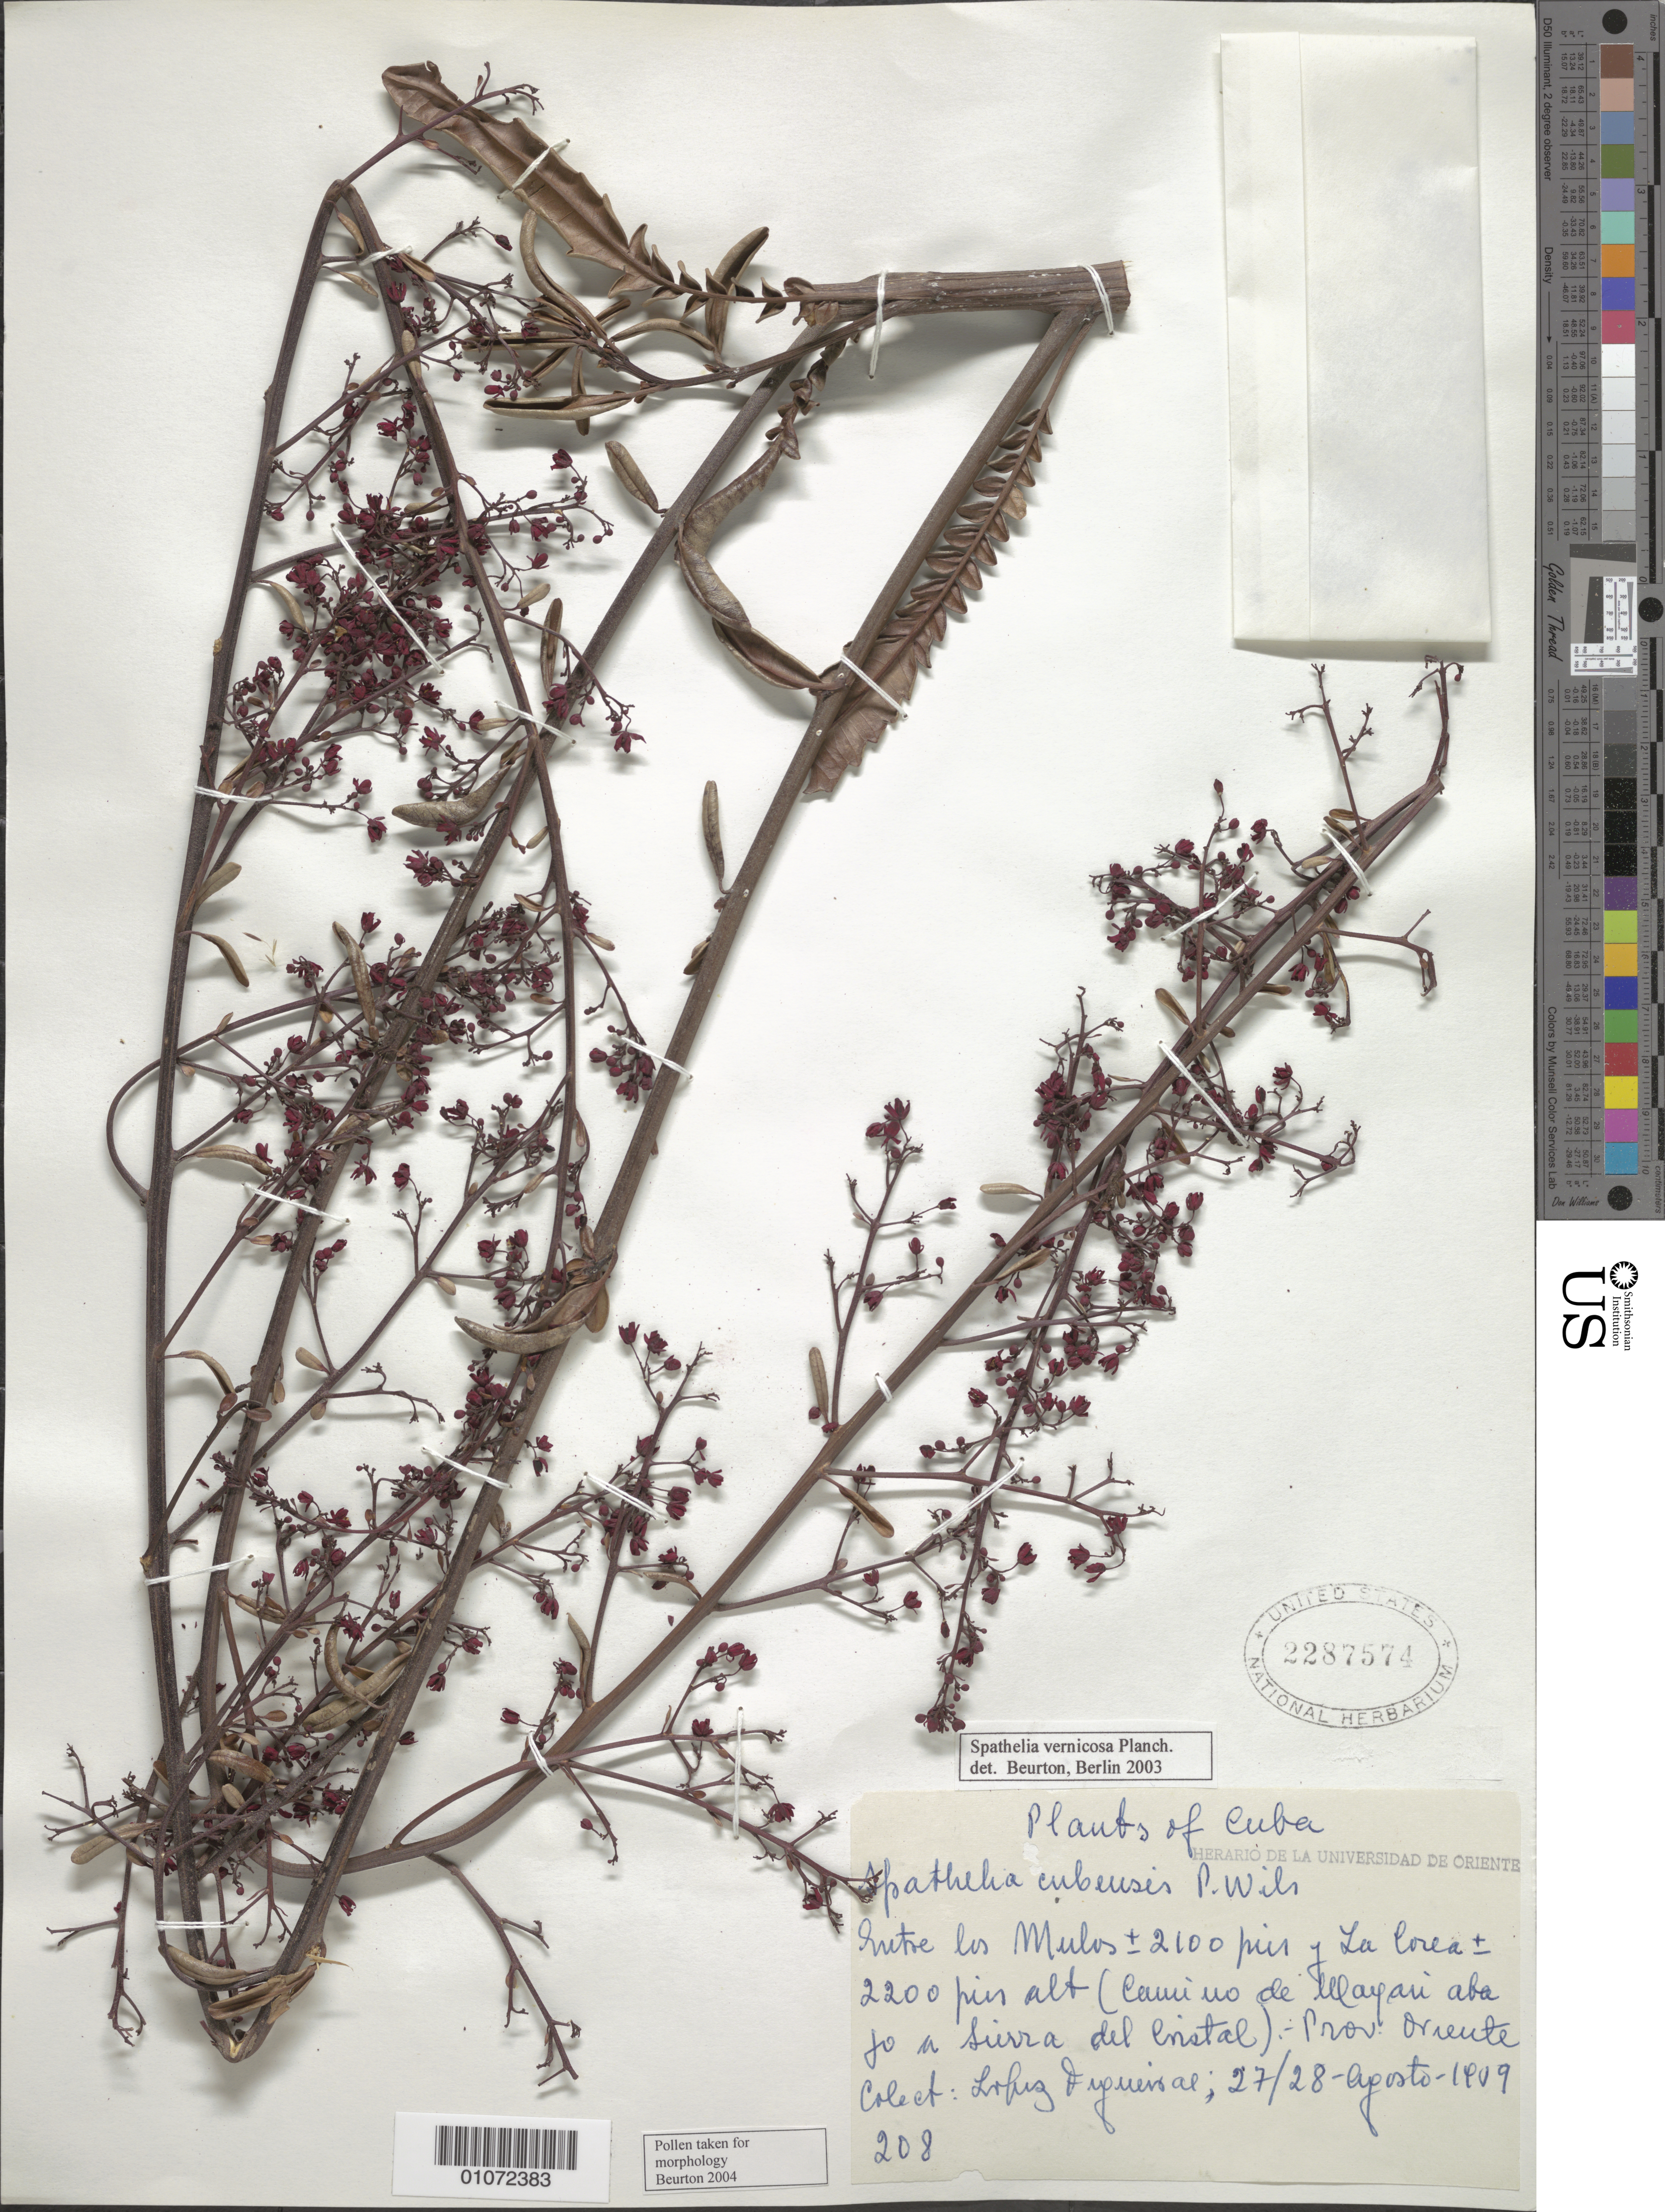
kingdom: Plantae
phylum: Tracheophyta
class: Magnoliopsida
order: Sapindales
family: Rutaceae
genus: Spathelia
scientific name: Spathelia vernicosa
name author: Planch.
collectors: M. López Figueiras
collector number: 208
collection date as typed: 27 Aug 1959 and 28 Aug 1959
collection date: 1959-08-27,1959-08-28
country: Cuba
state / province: Oriente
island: Cuba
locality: Entre los Mulos y La Corea (Camino de leapau aba to a Sierra del Cristal)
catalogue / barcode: US 2287574